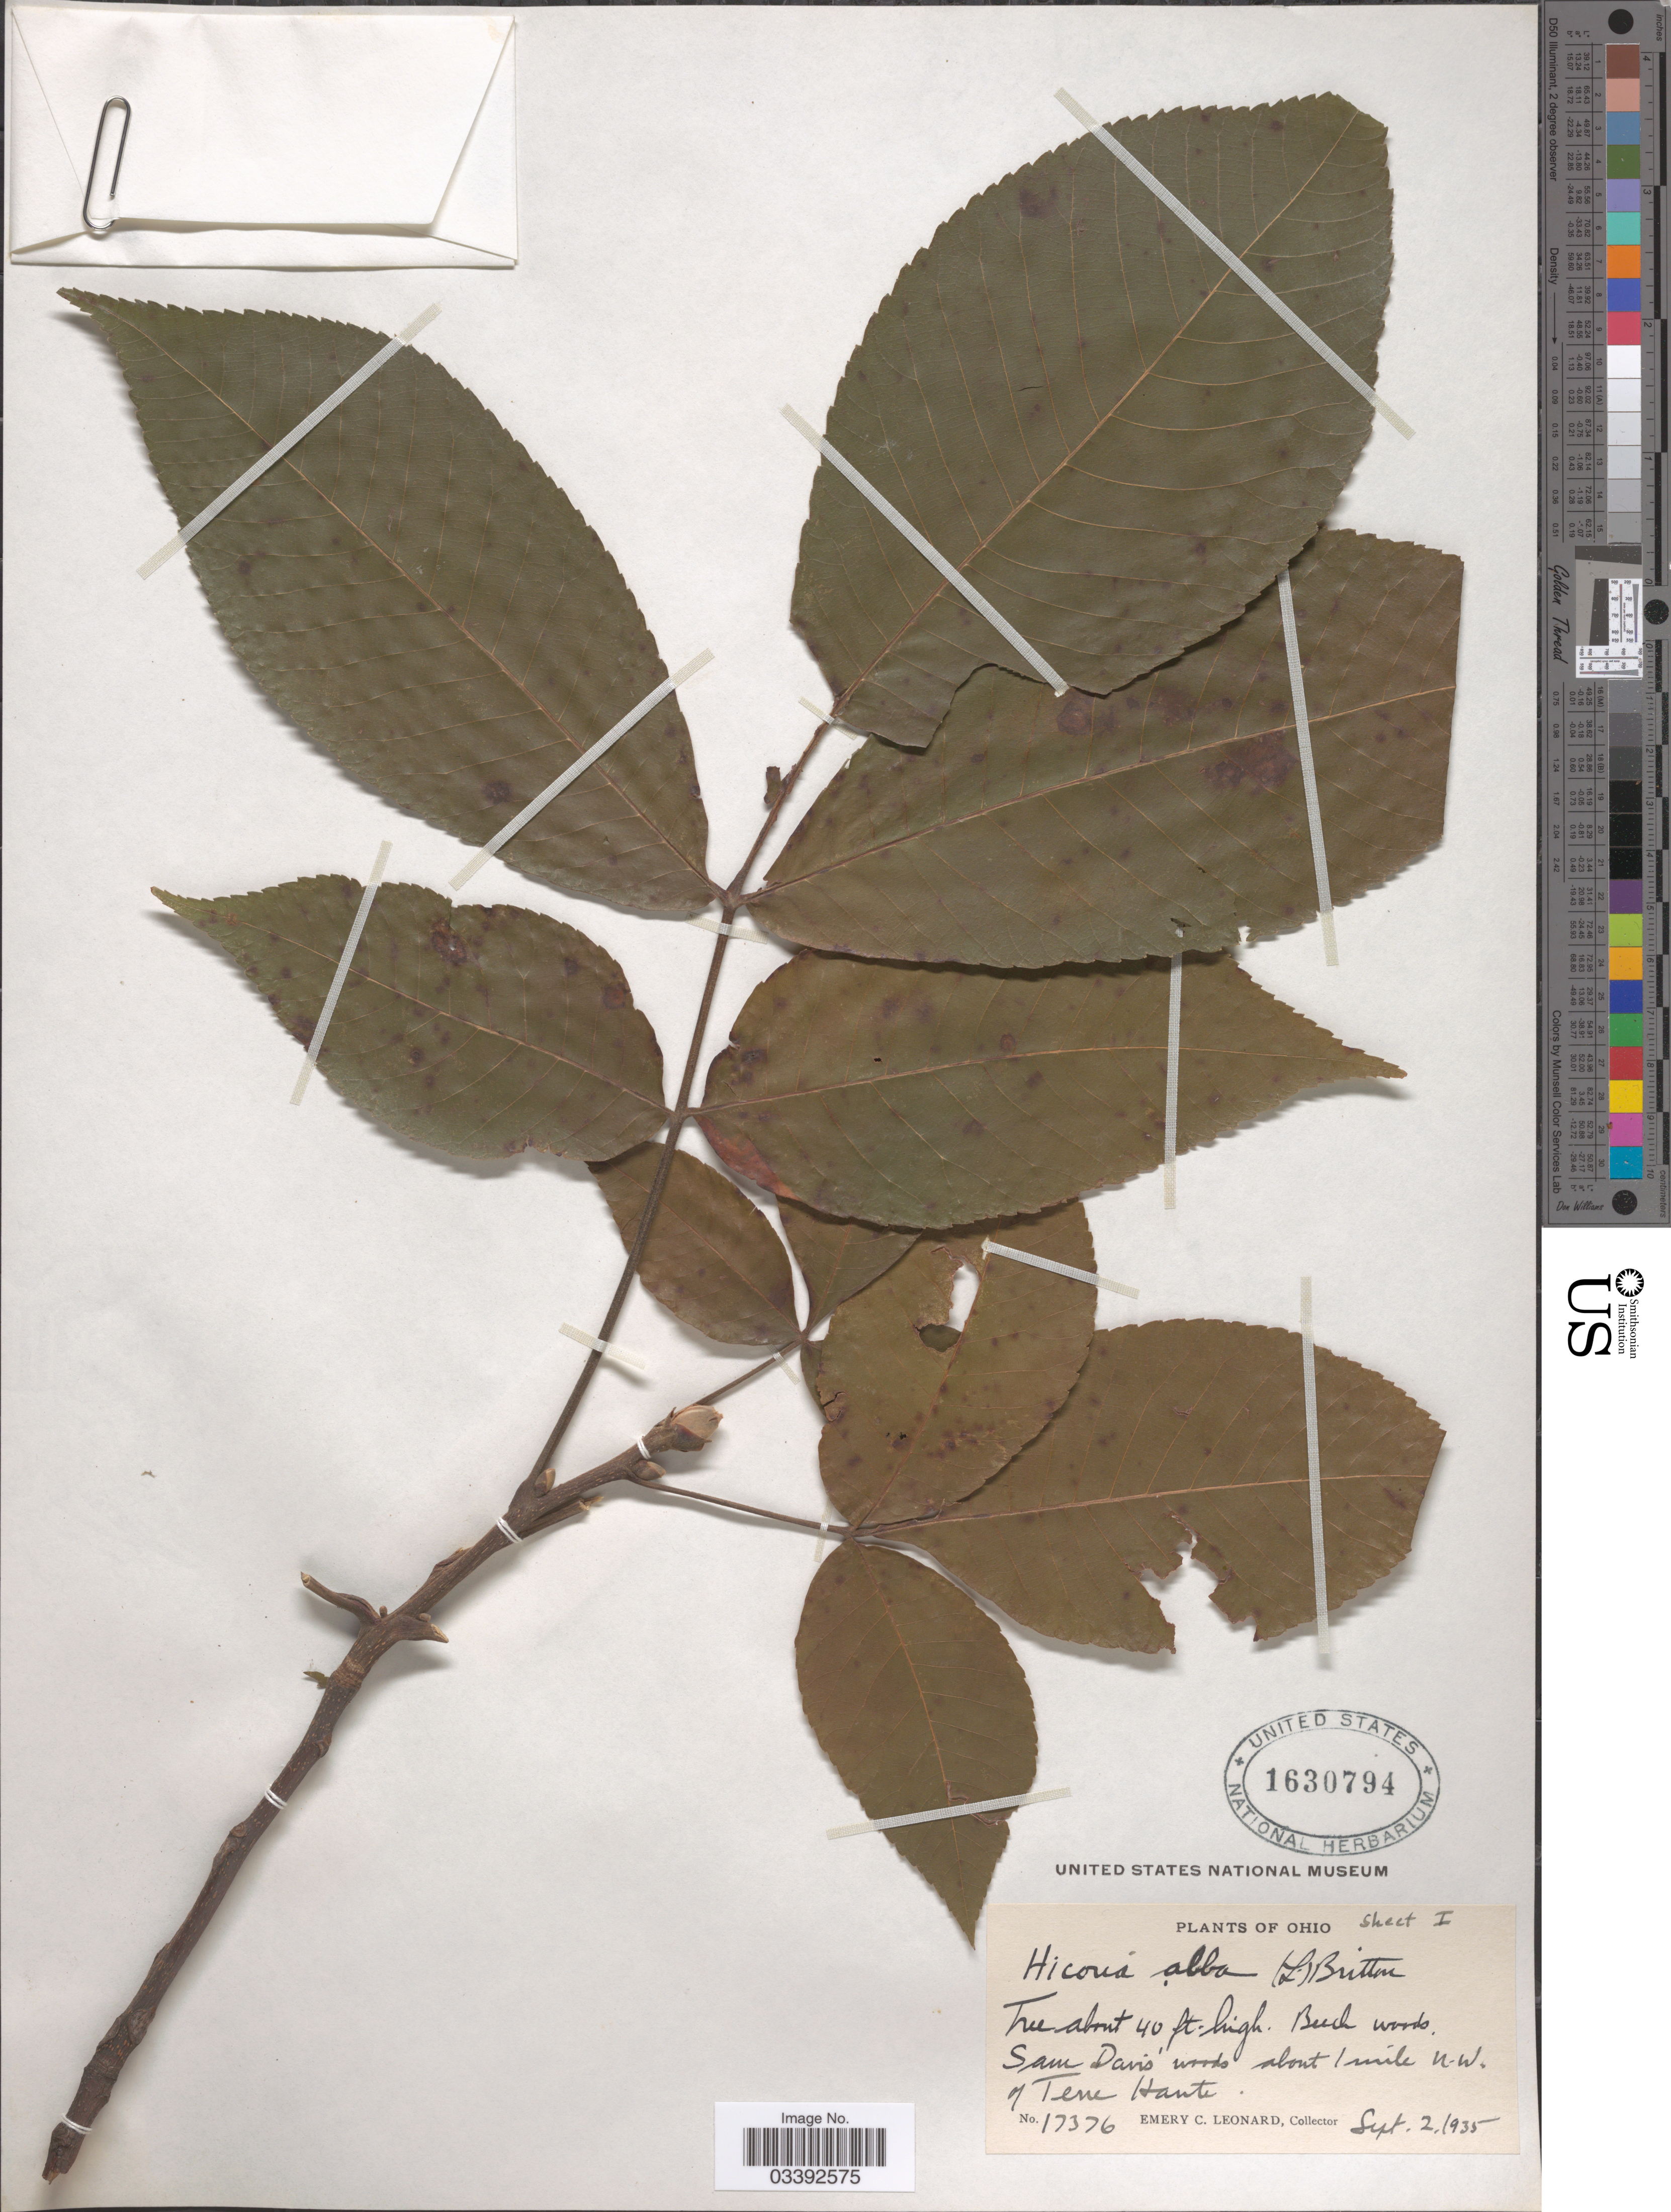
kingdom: Plantae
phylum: Tracheophyta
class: Magnoliopsida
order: Fagales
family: Juglandaceae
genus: Carya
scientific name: Carya tomentosa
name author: (Lam.) Nutt.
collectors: E. C. Leonard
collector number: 17376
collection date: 1935-09-02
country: United States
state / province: Ohio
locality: Sam Davis' woods about 1 mile N.W. of Terre Haute.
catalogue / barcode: US 1630794